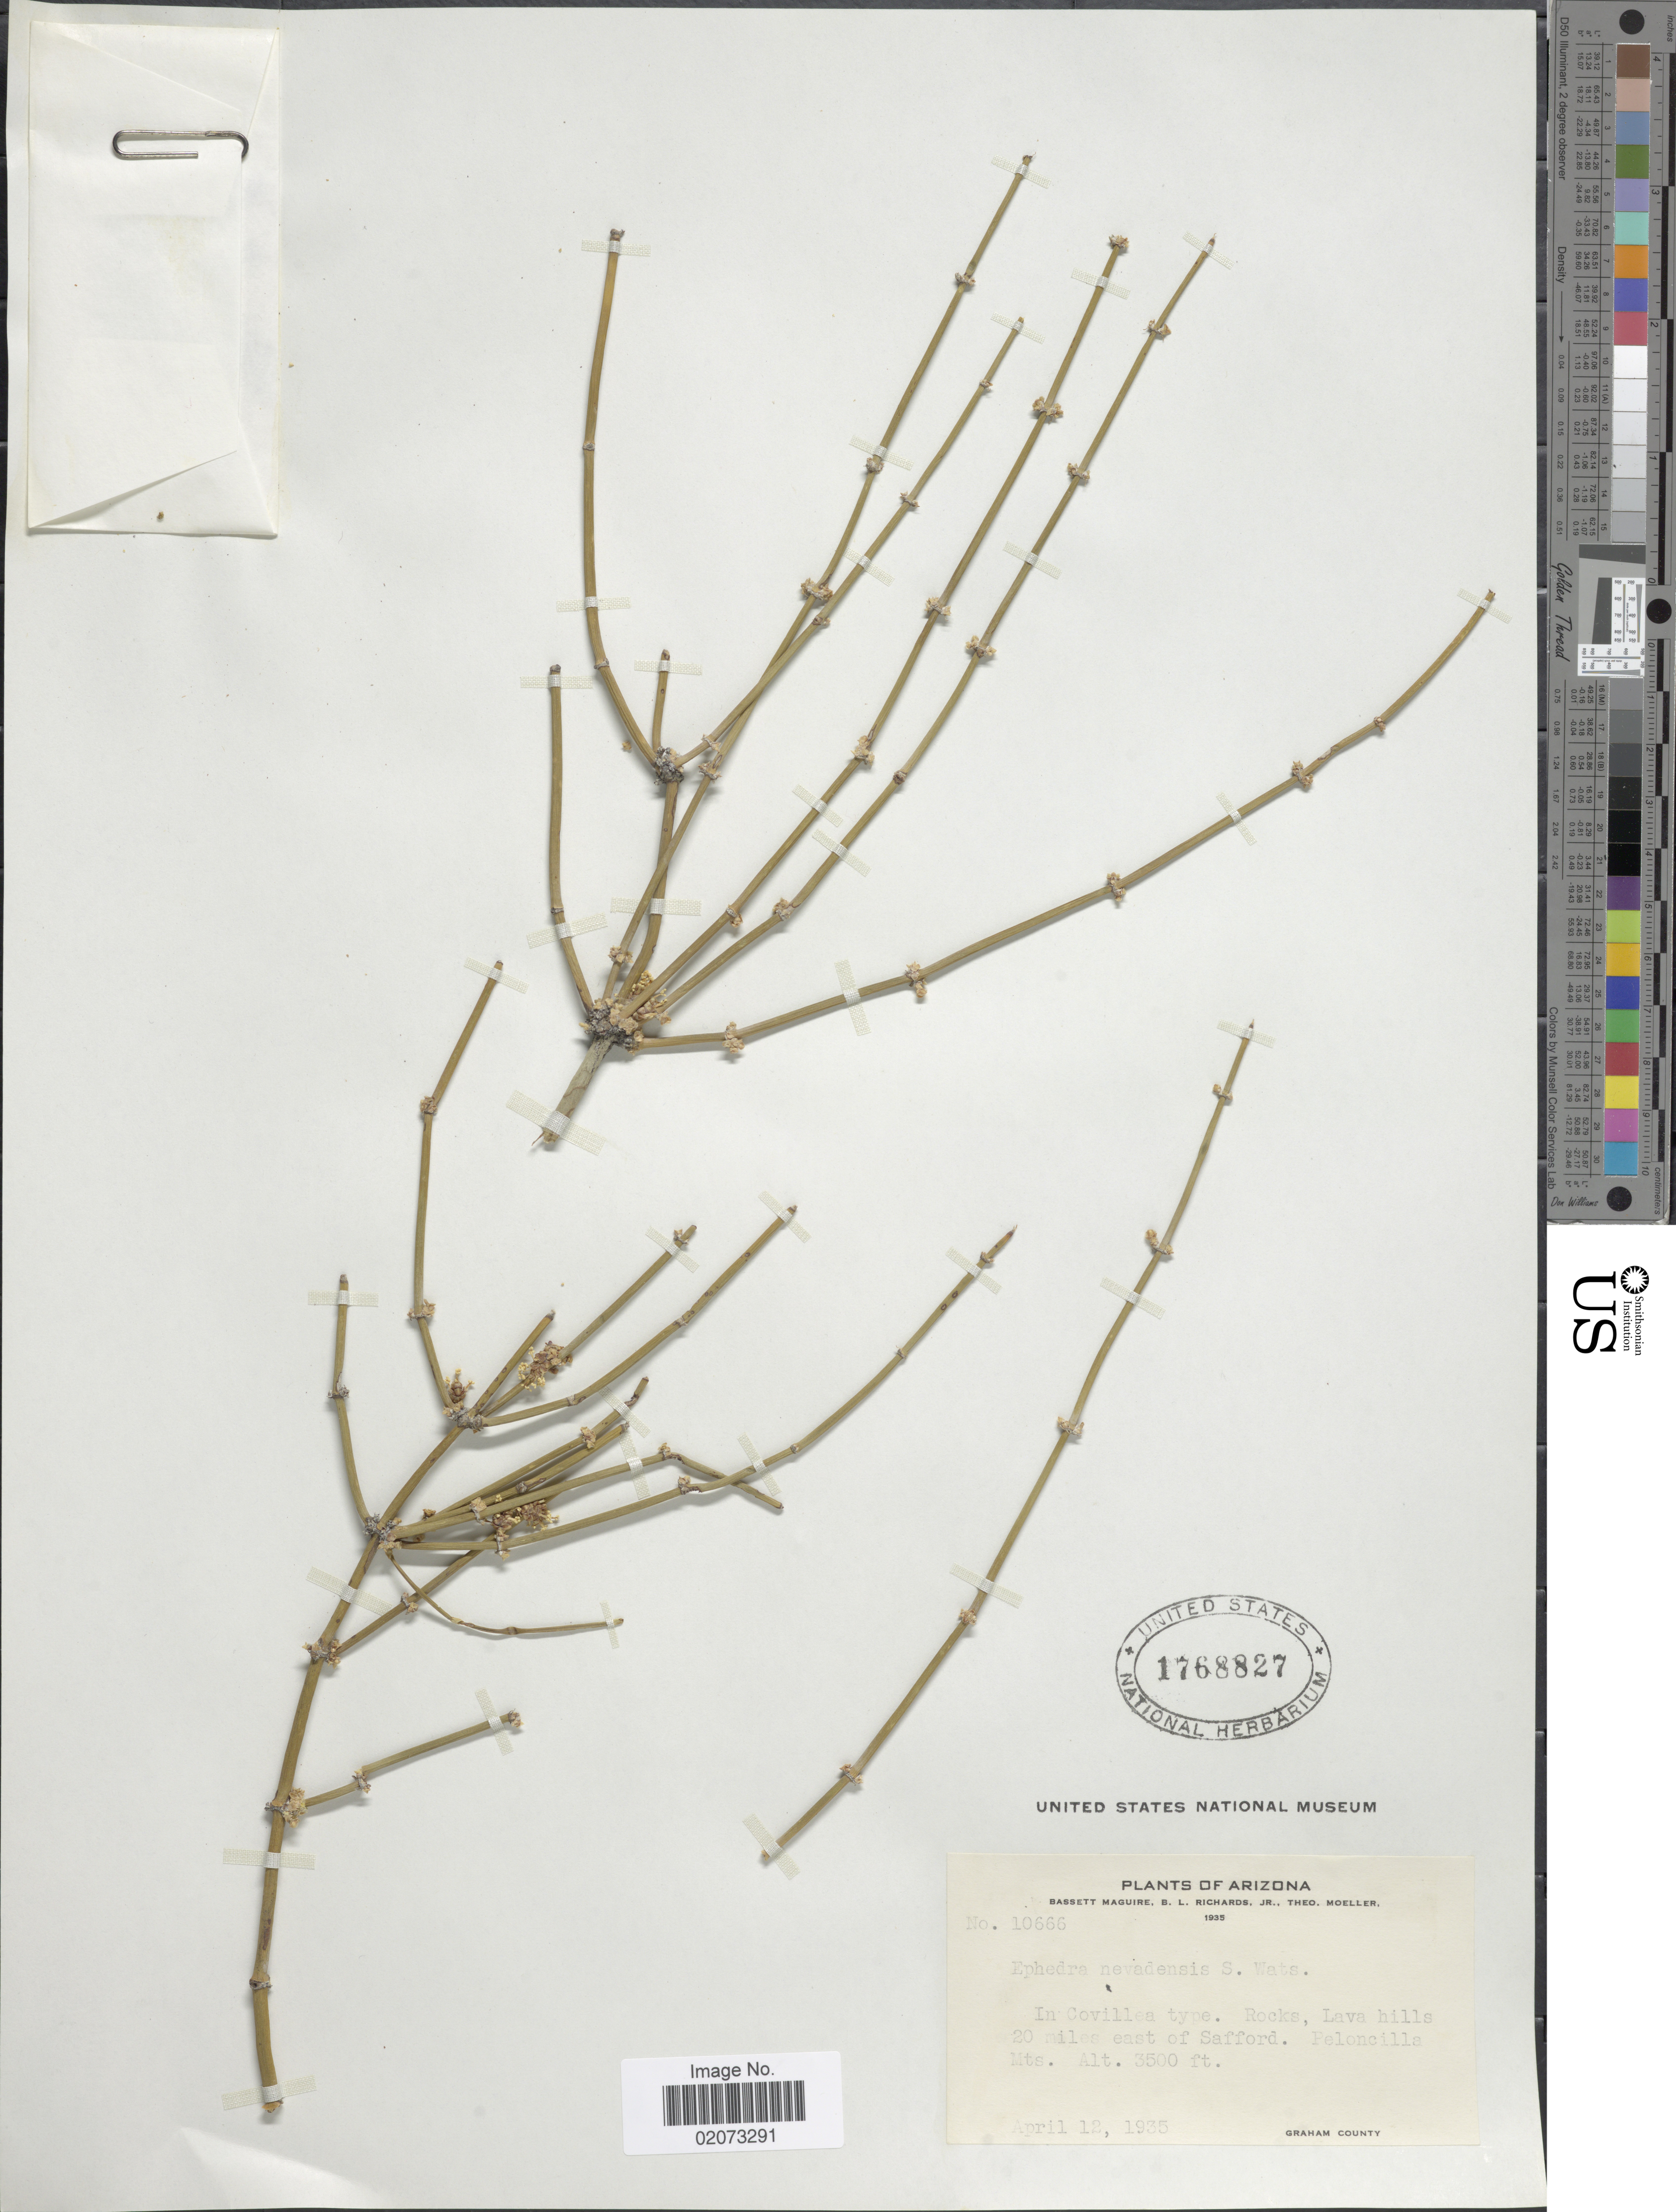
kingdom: Plantae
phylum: Tracheophyta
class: Gnetopsida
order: Ephedrales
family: Ephedraceae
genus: Ephedra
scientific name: Ephedra nevadensis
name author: S. Watson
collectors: B. Richards & T. Moeller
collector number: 10666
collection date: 1925-04-12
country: United States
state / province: Arizona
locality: Arizona, Lava hills 20 miles east of Safford. Peloncilla Mts.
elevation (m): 1067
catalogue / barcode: US 1768827